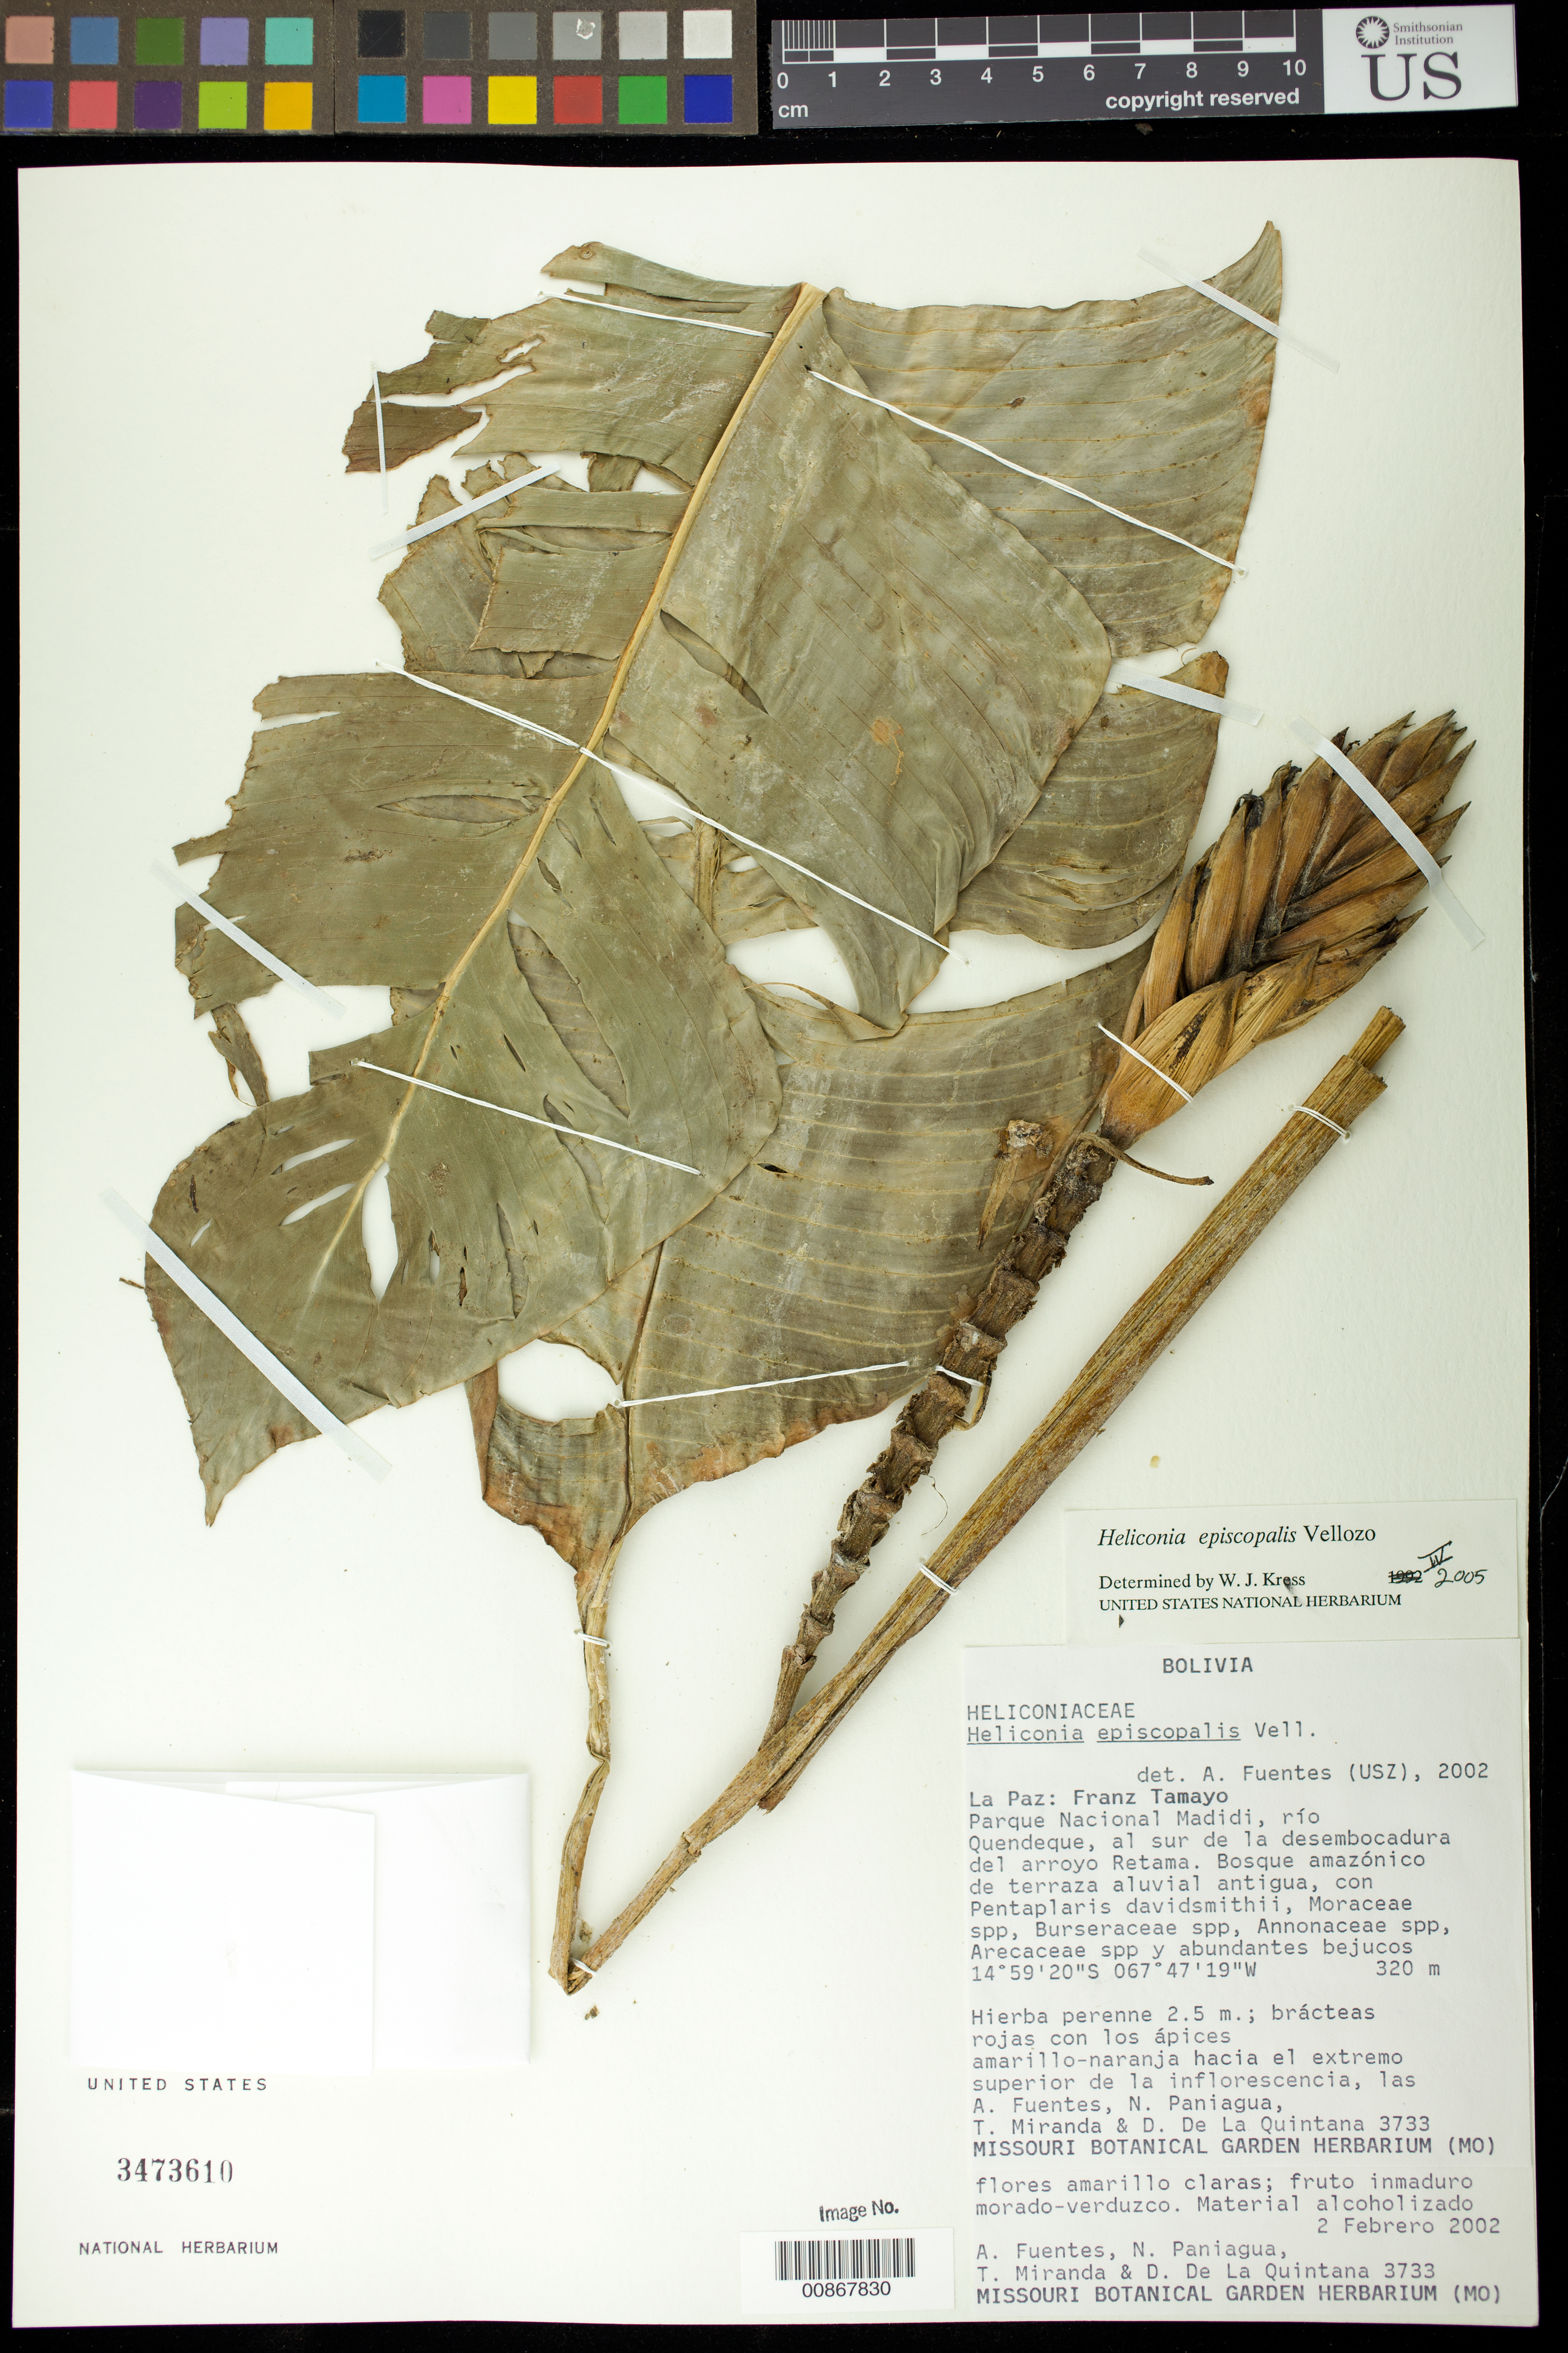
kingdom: Plantae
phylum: Tracheophyta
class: Liliopsida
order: Zingiberales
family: Heliconiaceae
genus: Heliconia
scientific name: Heliconia episcopalis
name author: Vell.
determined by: Kress, W. J., (US), Smithsonian Institution - National Museum of Natural History (UNITED STATES)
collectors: A. Fuentes, N. Paniagua, H. Cabrera & D. De la Quintana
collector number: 3733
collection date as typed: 02 Feb 2002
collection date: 2002-02-02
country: Bolivia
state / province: La Paz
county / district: Franz Tamayo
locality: Parque Nacional Madidi, rio Quendeque, al sur de la desembocadura del arroyo Retama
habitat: Bosque amazonico de terraza aluvial antigua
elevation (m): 320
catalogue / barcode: US 3473610